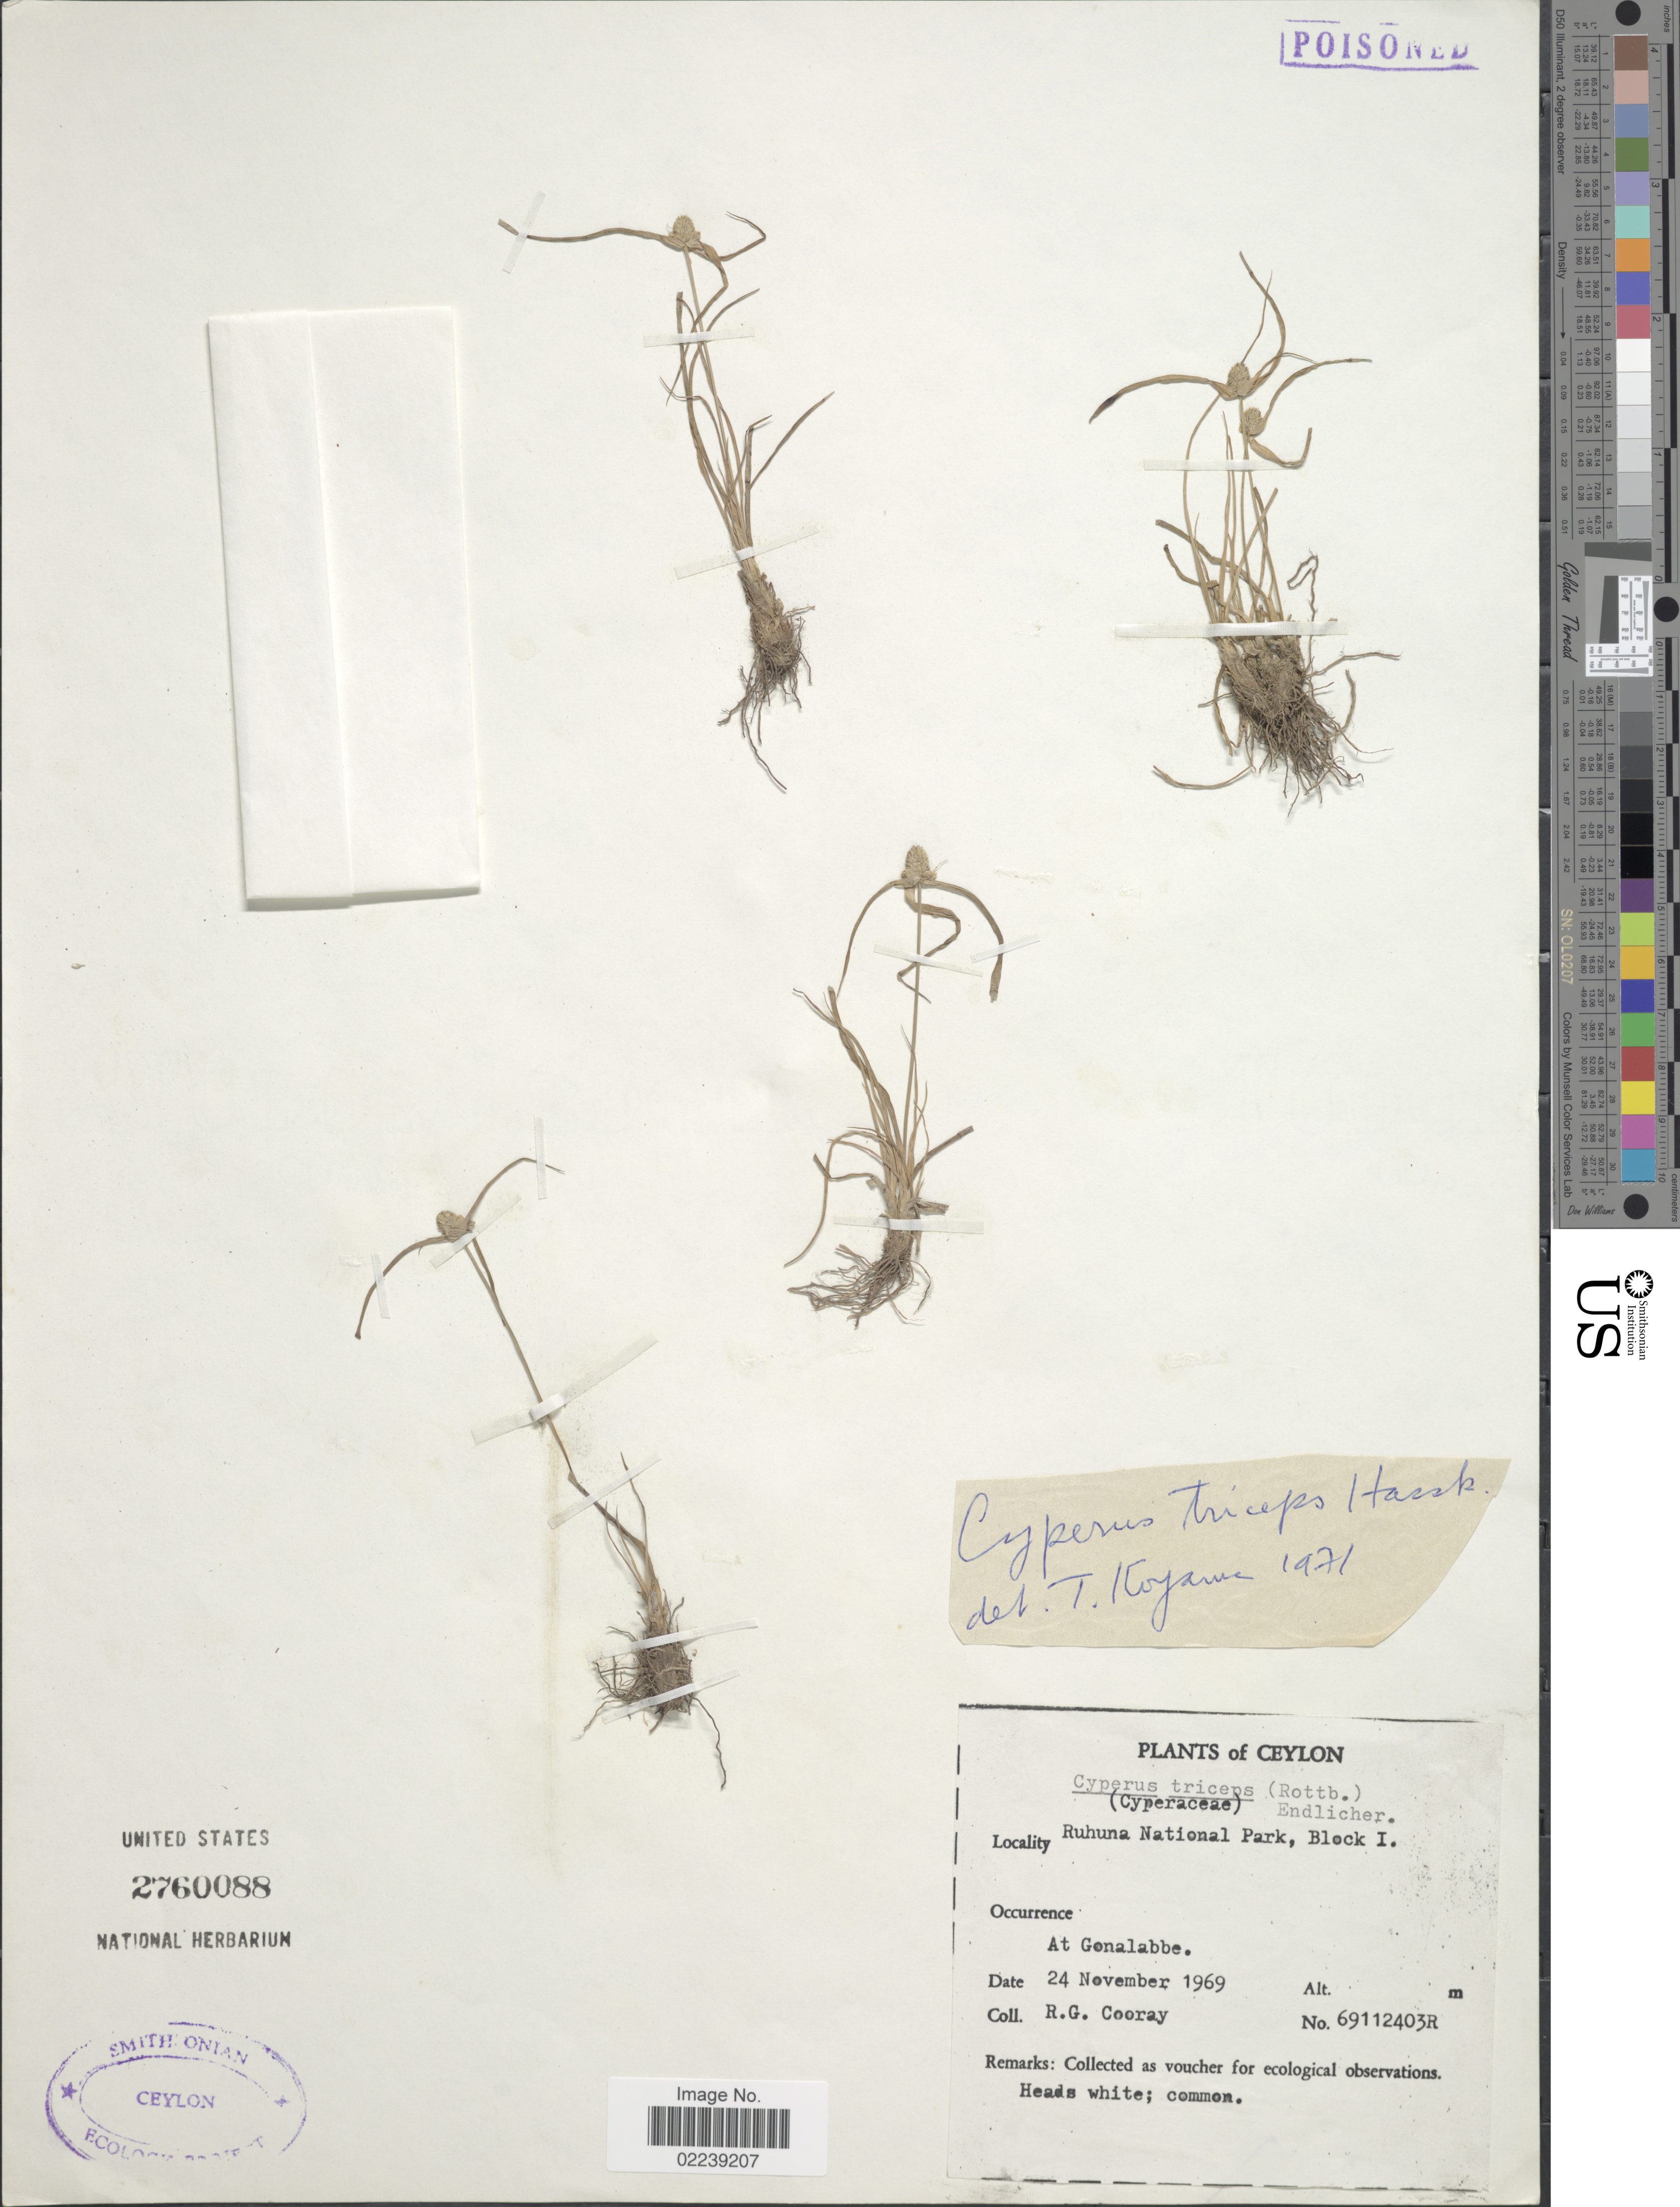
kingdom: Plantae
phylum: Tracheophyta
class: Liliopsida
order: Poales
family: Cyperaceae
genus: Cyperus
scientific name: Cyperus tenuifolius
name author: (Steud.) Dandy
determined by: Strong, M. T., (US), Smithsonian Institution - National Museum of Natural History (UNITED STATES)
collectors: R. Cooray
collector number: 69112403R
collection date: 1969-11-24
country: Sri Lanka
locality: Ceylon. Ruhuna National Park, Block 1, At Gonalabbe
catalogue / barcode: US 2760088